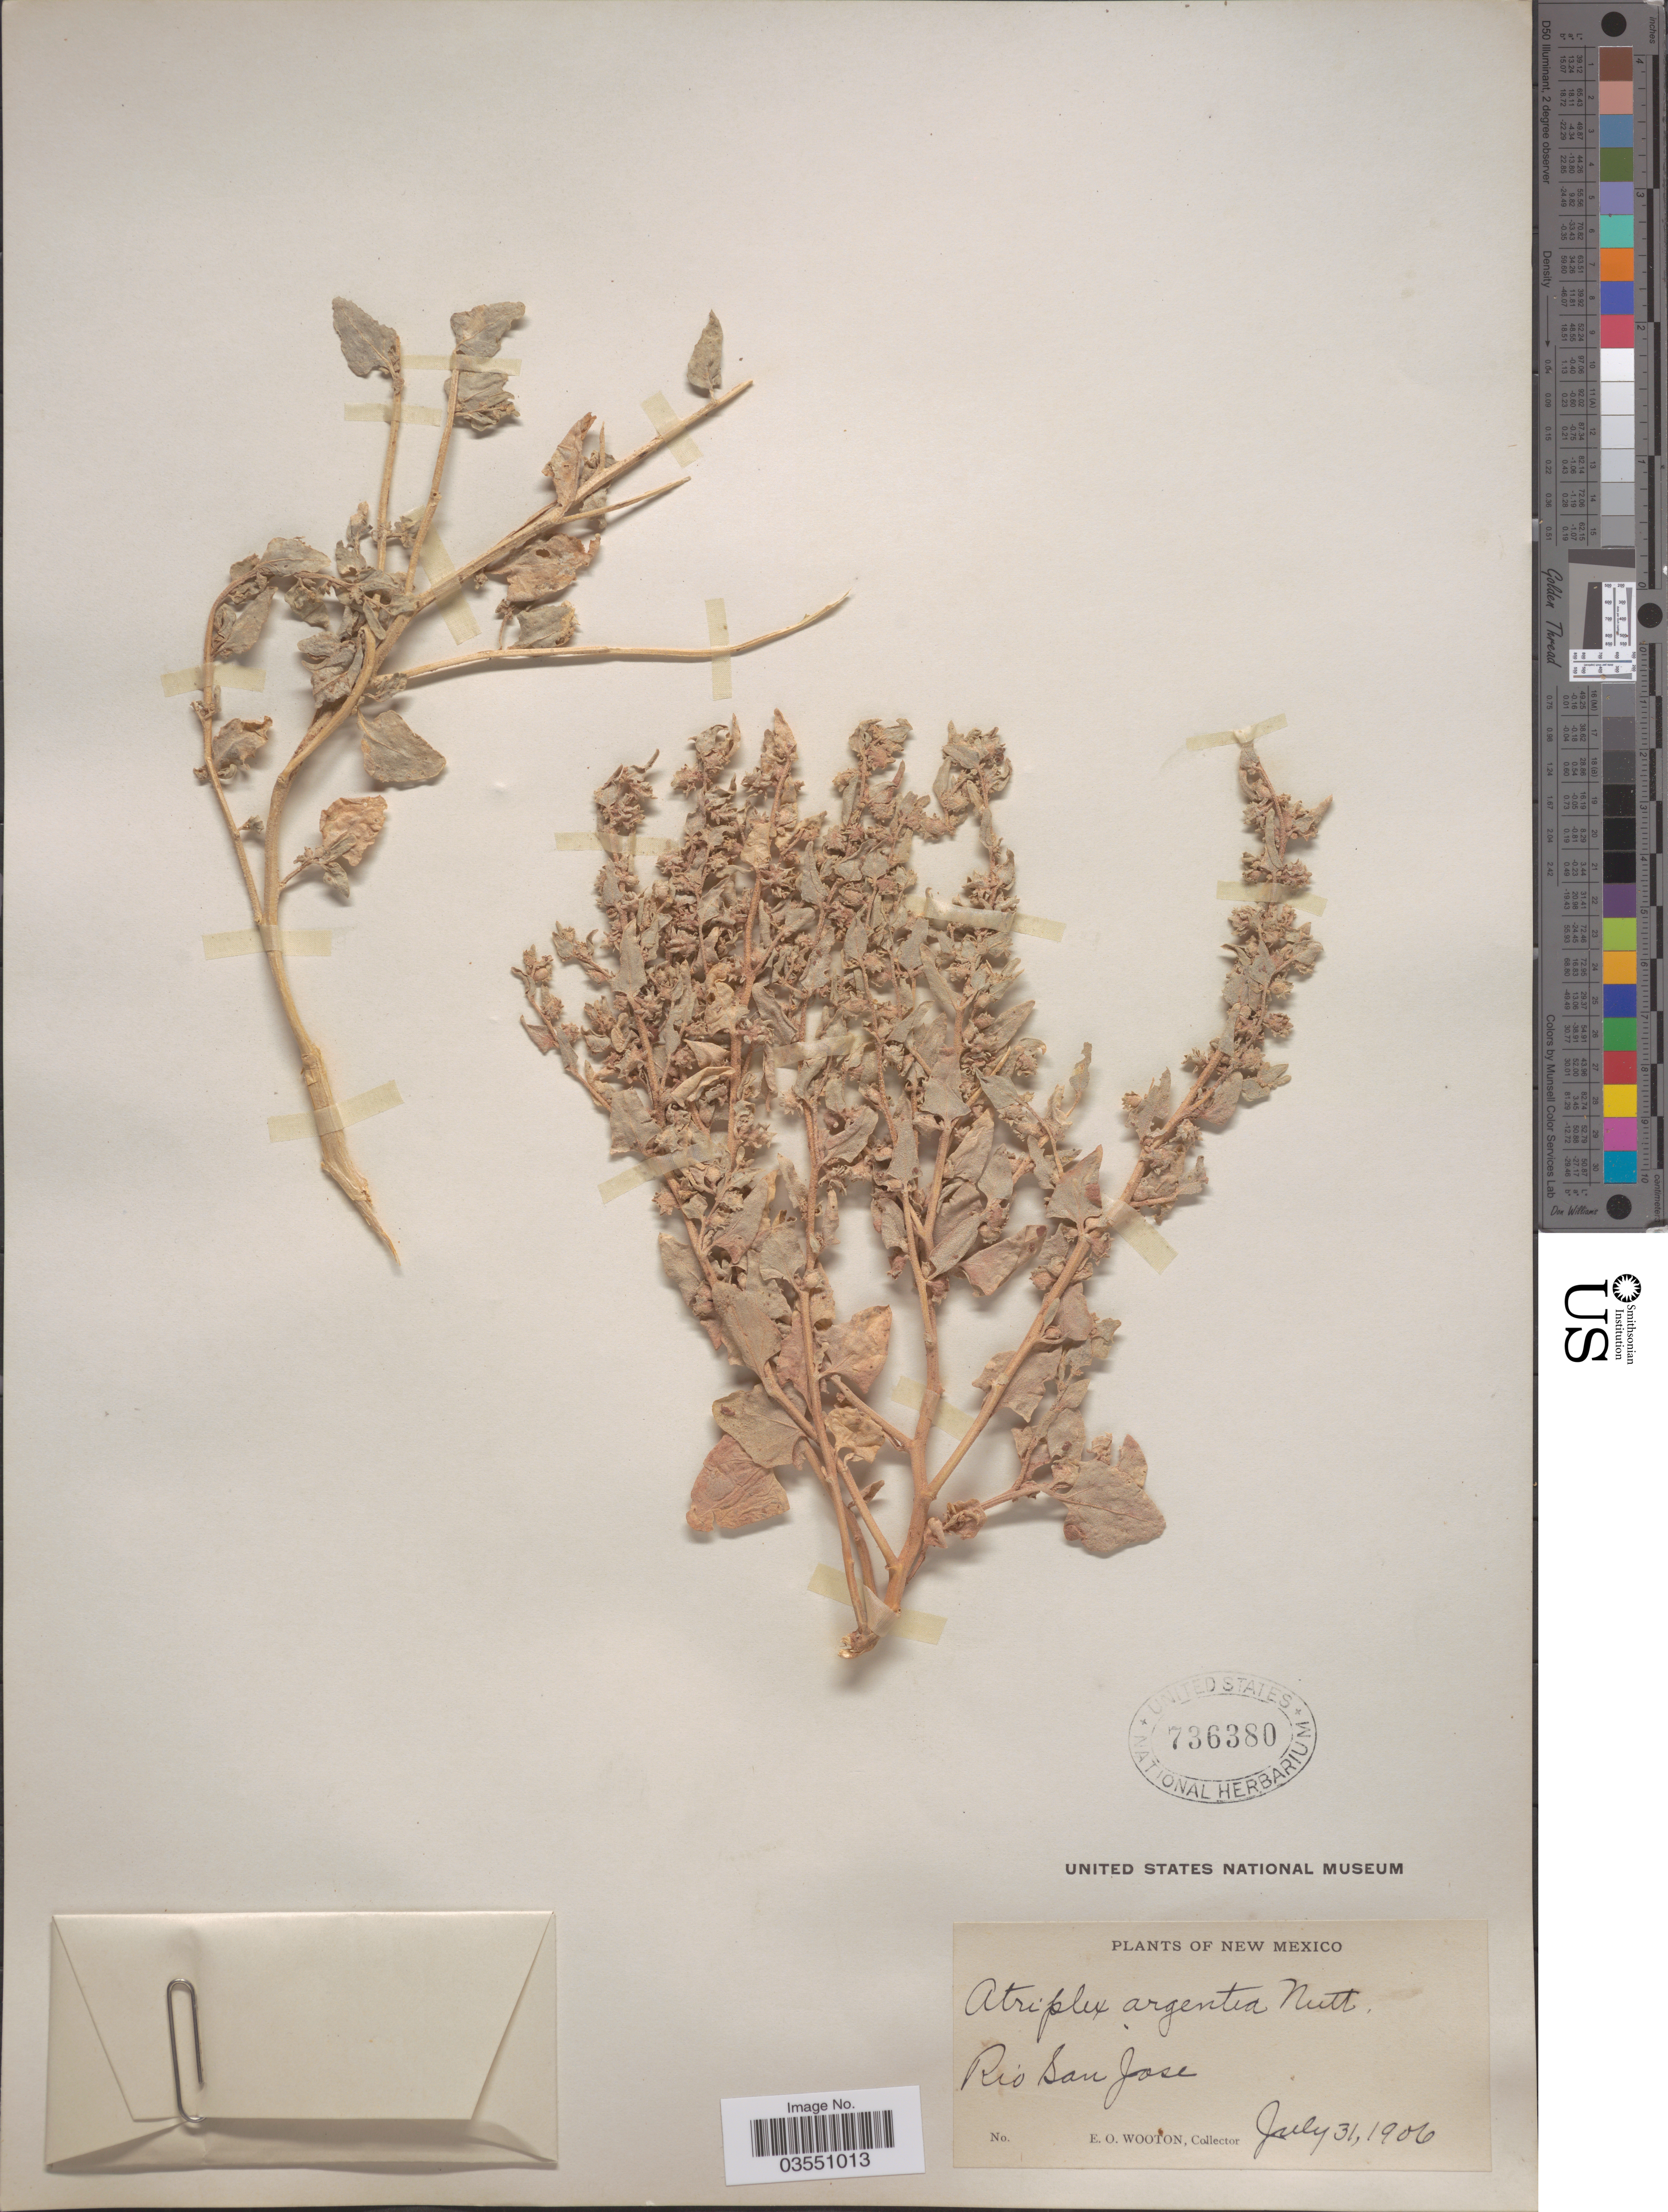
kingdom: Plantae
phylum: Tracheophyta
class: Magnoliopsida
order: Caryophyllales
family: Amaranthaceae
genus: Atriplex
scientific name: Atriplex argentea var. expansa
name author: (S. Watson) S.L. Welsh & Reveal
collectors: E. O. Wooton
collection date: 1906-07-31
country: United States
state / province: New Mexico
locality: Rio San Jose.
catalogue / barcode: US 736380